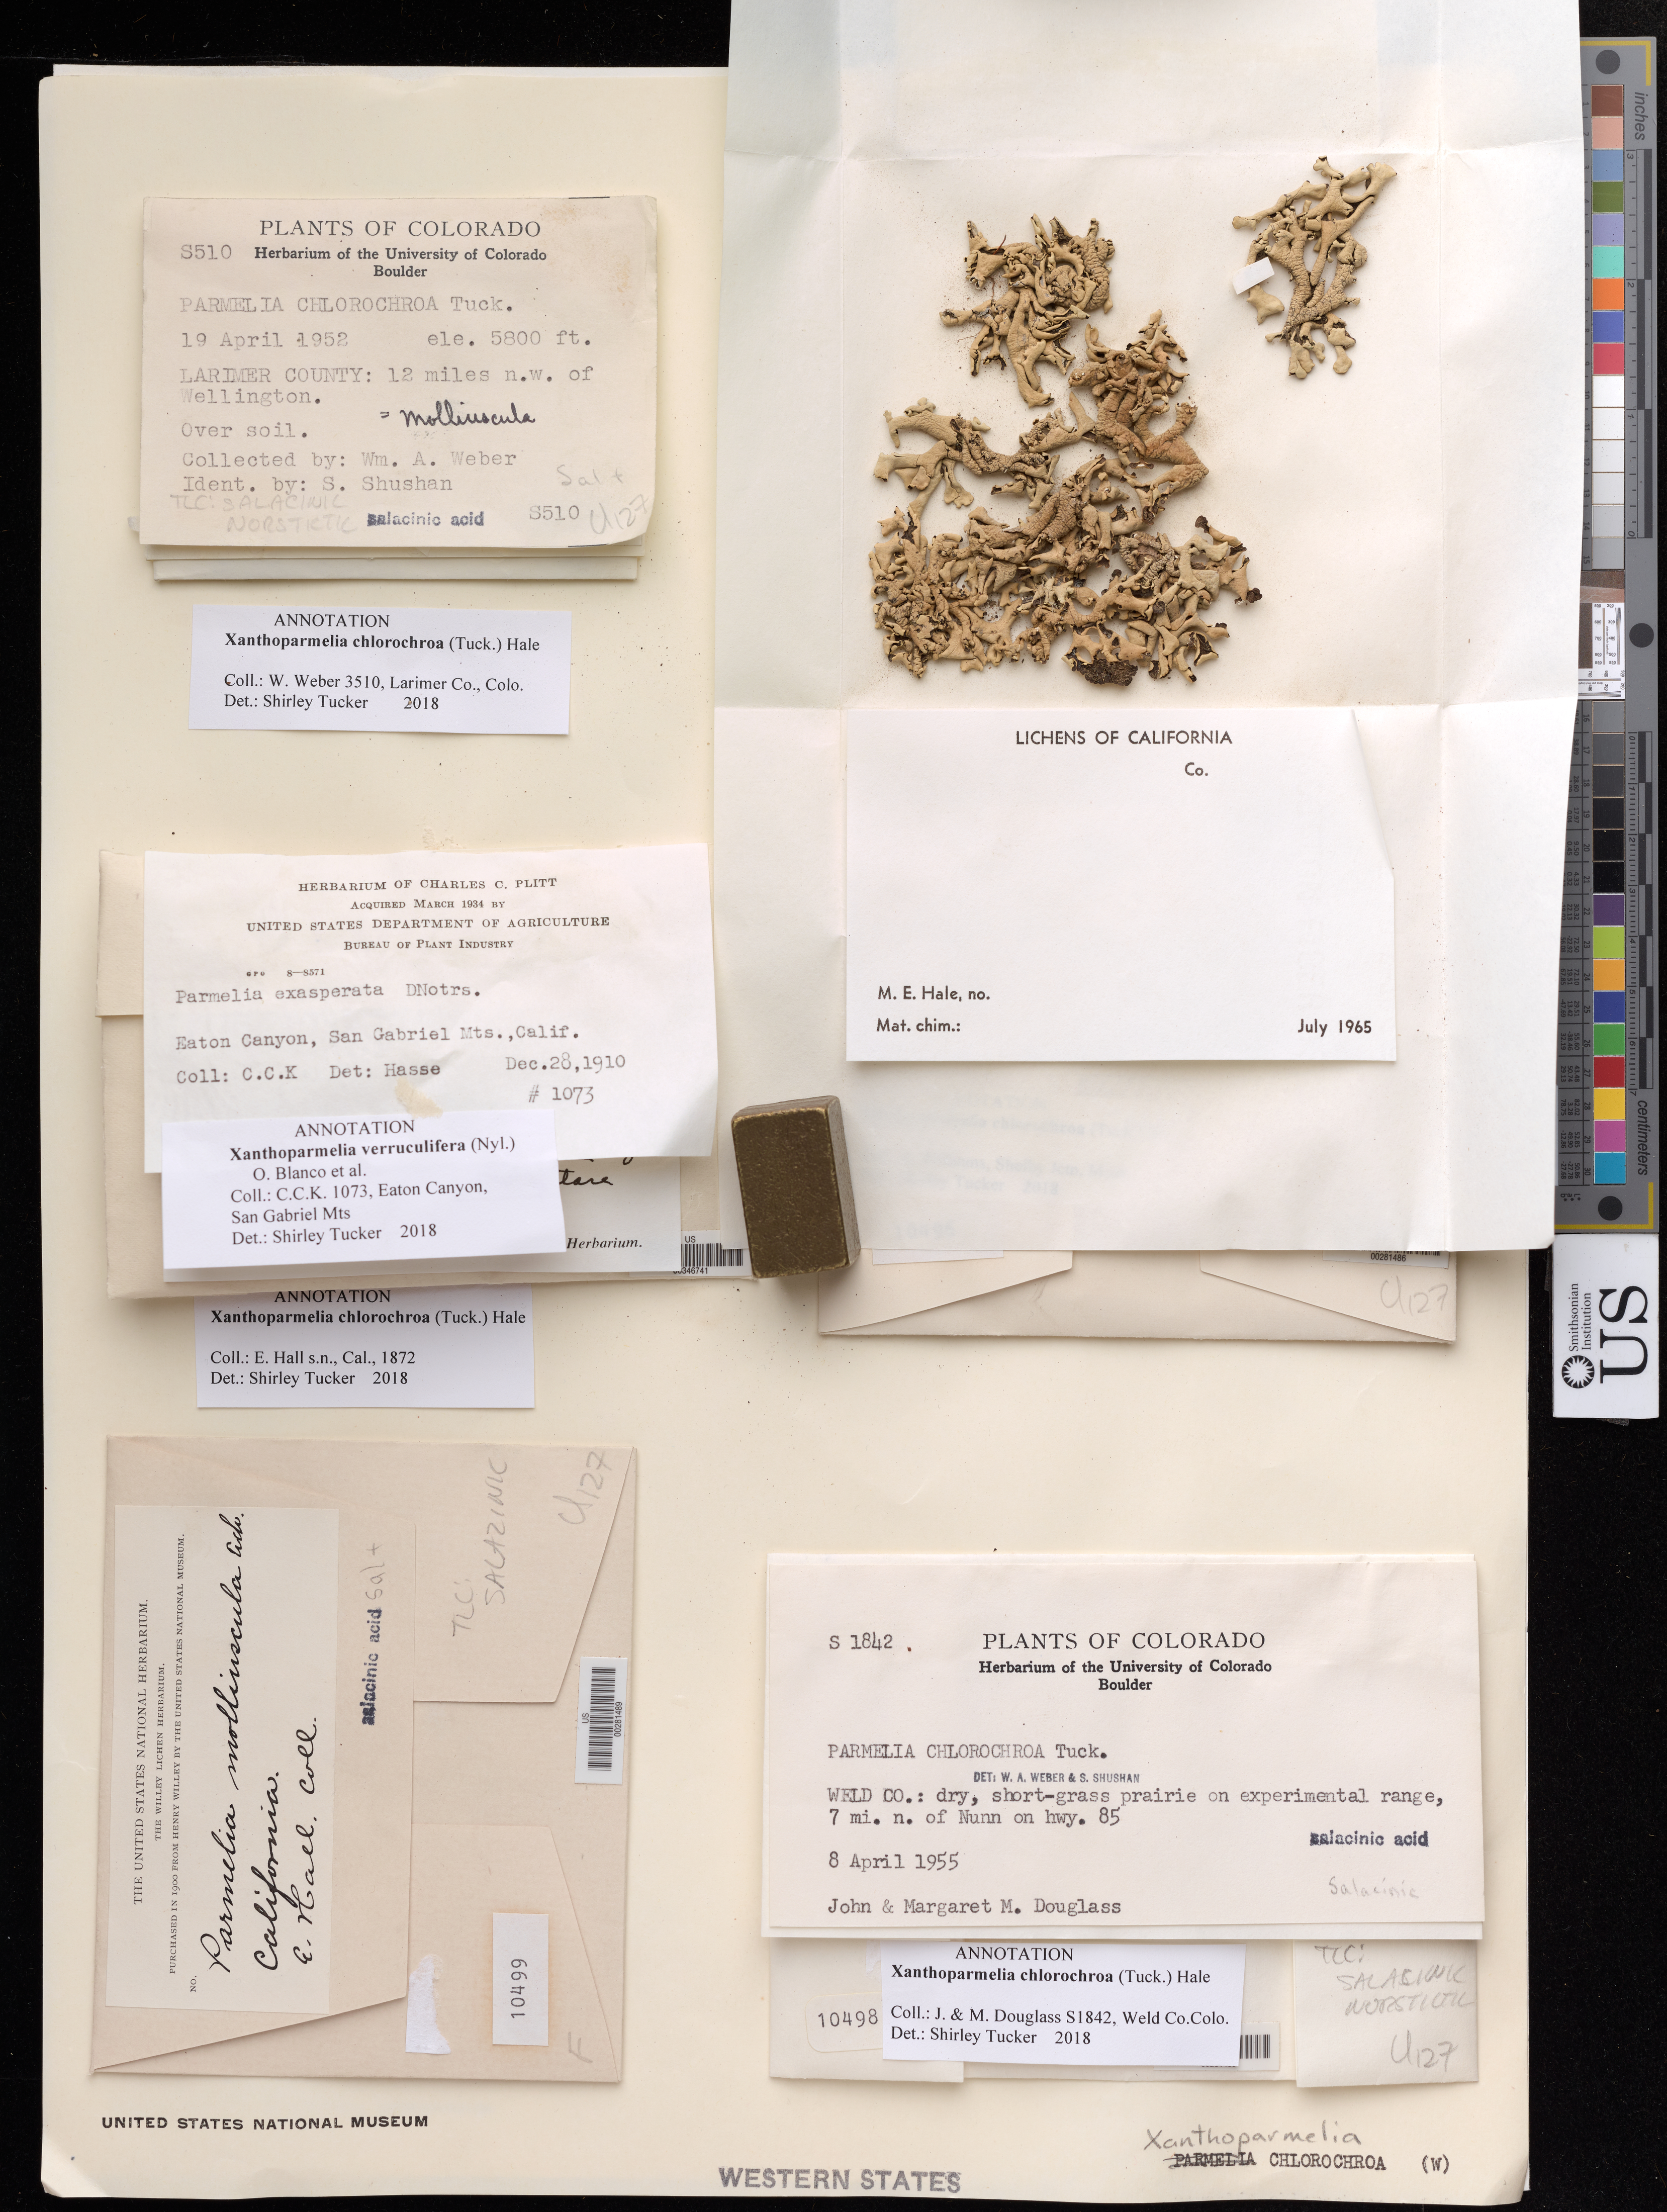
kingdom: Fungi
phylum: Ascomycota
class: Lecanoromycetes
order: Lecanorales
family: Parmeliaceae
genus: Xanthoparmelia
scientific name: Xanthoparmelia chlorochroa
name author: (Tuck.) Hale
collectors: W. C. Clos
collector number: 106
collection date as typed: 1908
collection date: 1908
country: United States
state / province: Utah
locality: Manti national forest, muddy cr. region